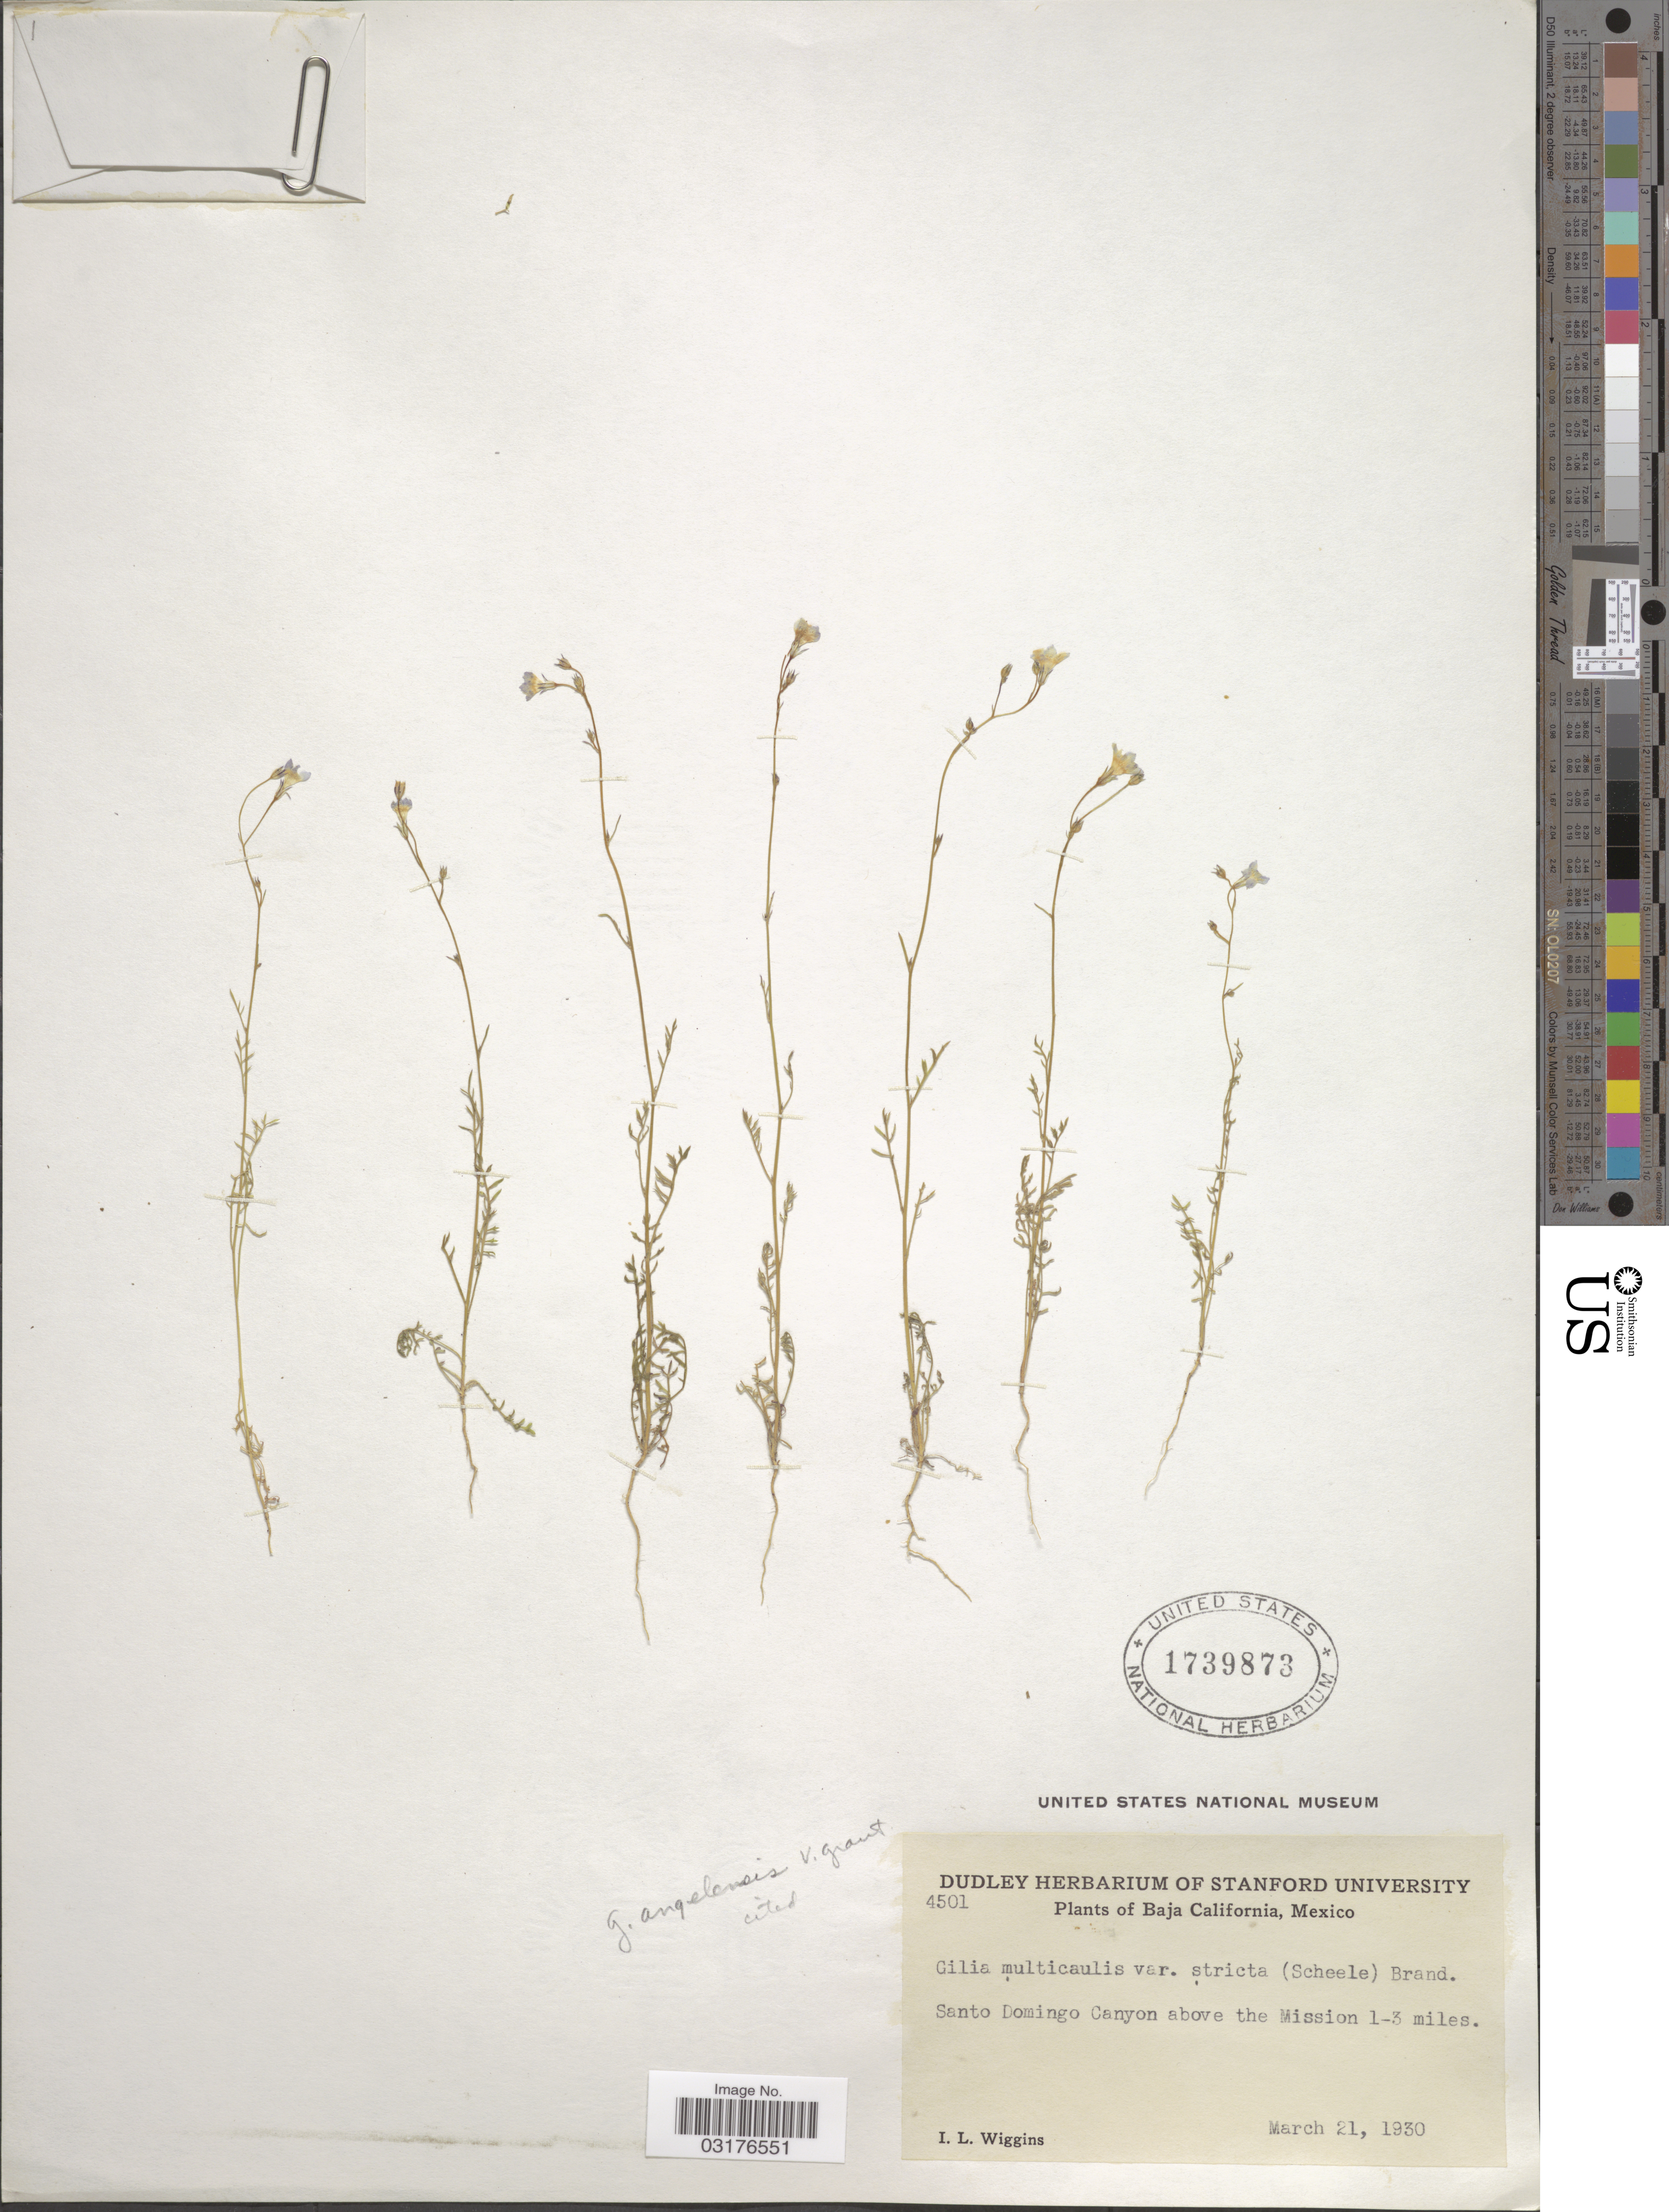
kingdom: Plantae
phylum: Tracheophyta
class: Magnoliopsida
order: Ericales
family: Polemoniaceae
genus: Gilia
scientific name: Gilia angelensis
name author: V.E. Grant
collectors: I. L. Wiggins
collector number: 4501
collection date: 1930-03-21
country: Mexico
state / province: Baja California Sur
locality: Santo Domingo Canyon above the Mission 1-3 miles.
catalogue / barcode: US 1739873